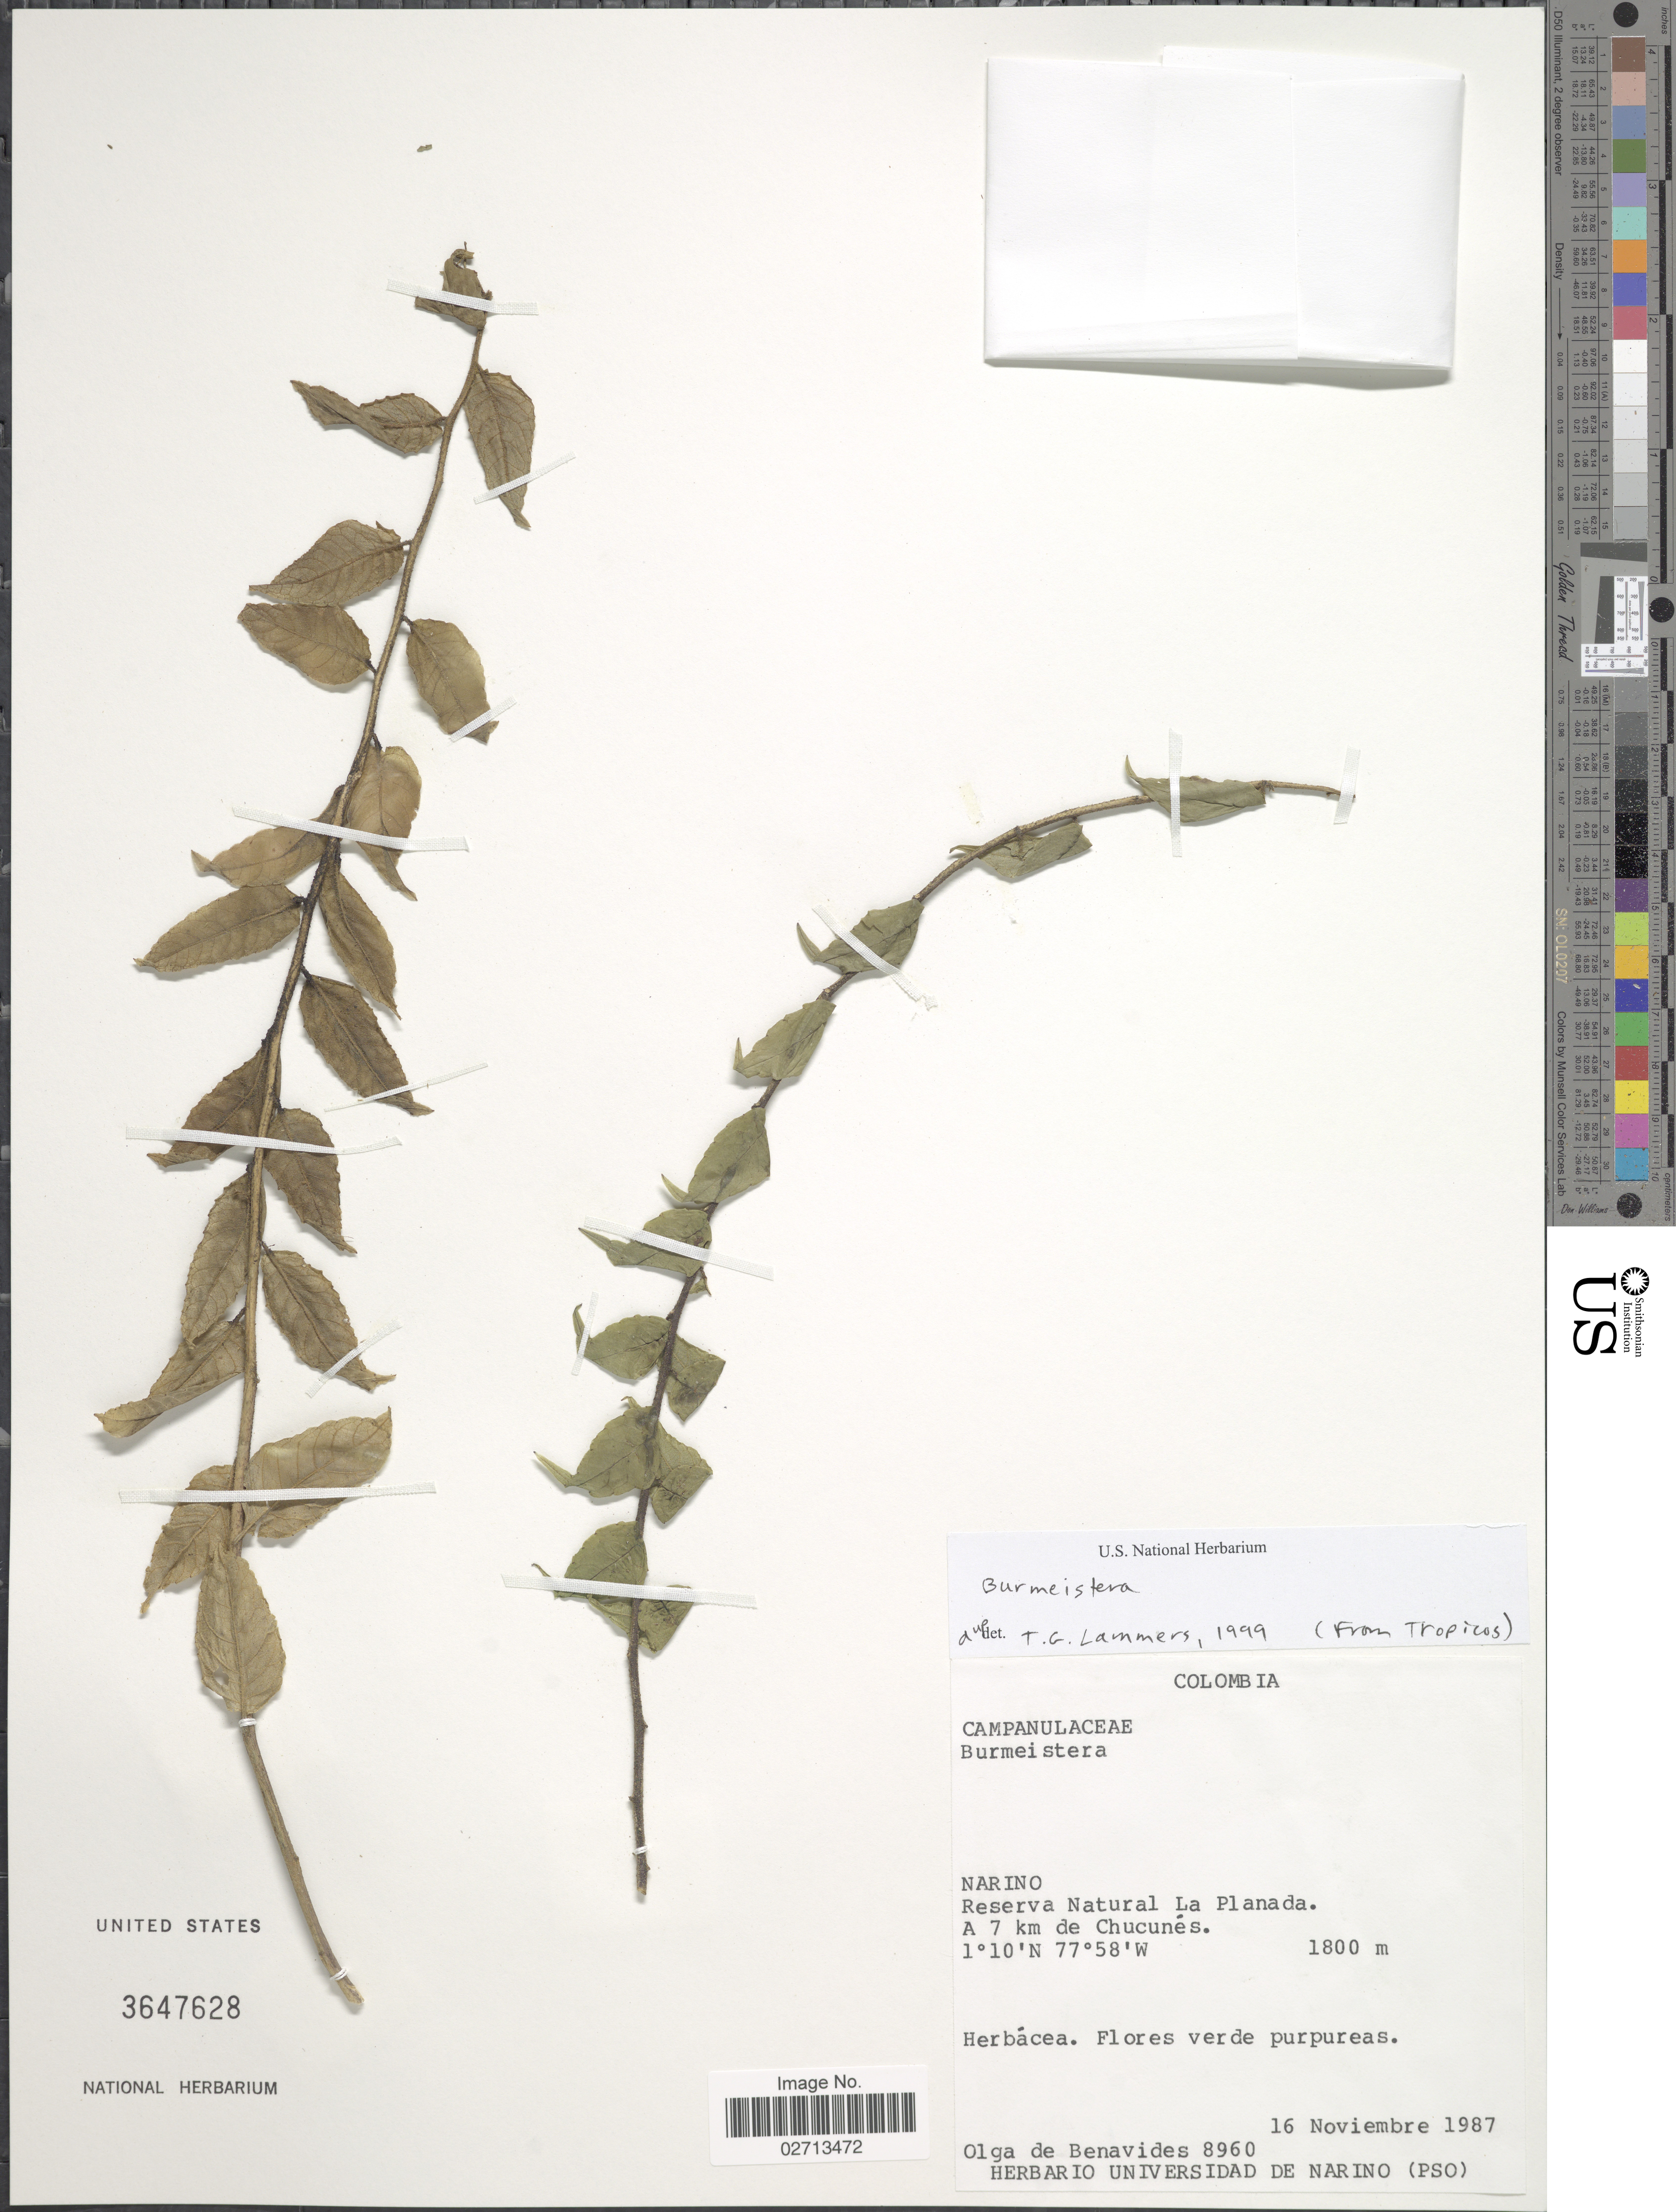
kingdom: Plantae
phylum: Tracheophyta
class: Magnoliopsida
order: Asterales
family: Campanulaceae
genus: Burmeistera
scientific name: Burmeistera sp.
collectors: Olga S. de Benavides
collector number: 8960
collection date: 1987-11-16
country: Colombia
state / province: Nariño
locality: Reserva Natural La Planada. A 7 km de Chucunés.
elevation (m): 1800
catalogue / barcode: US 3647628